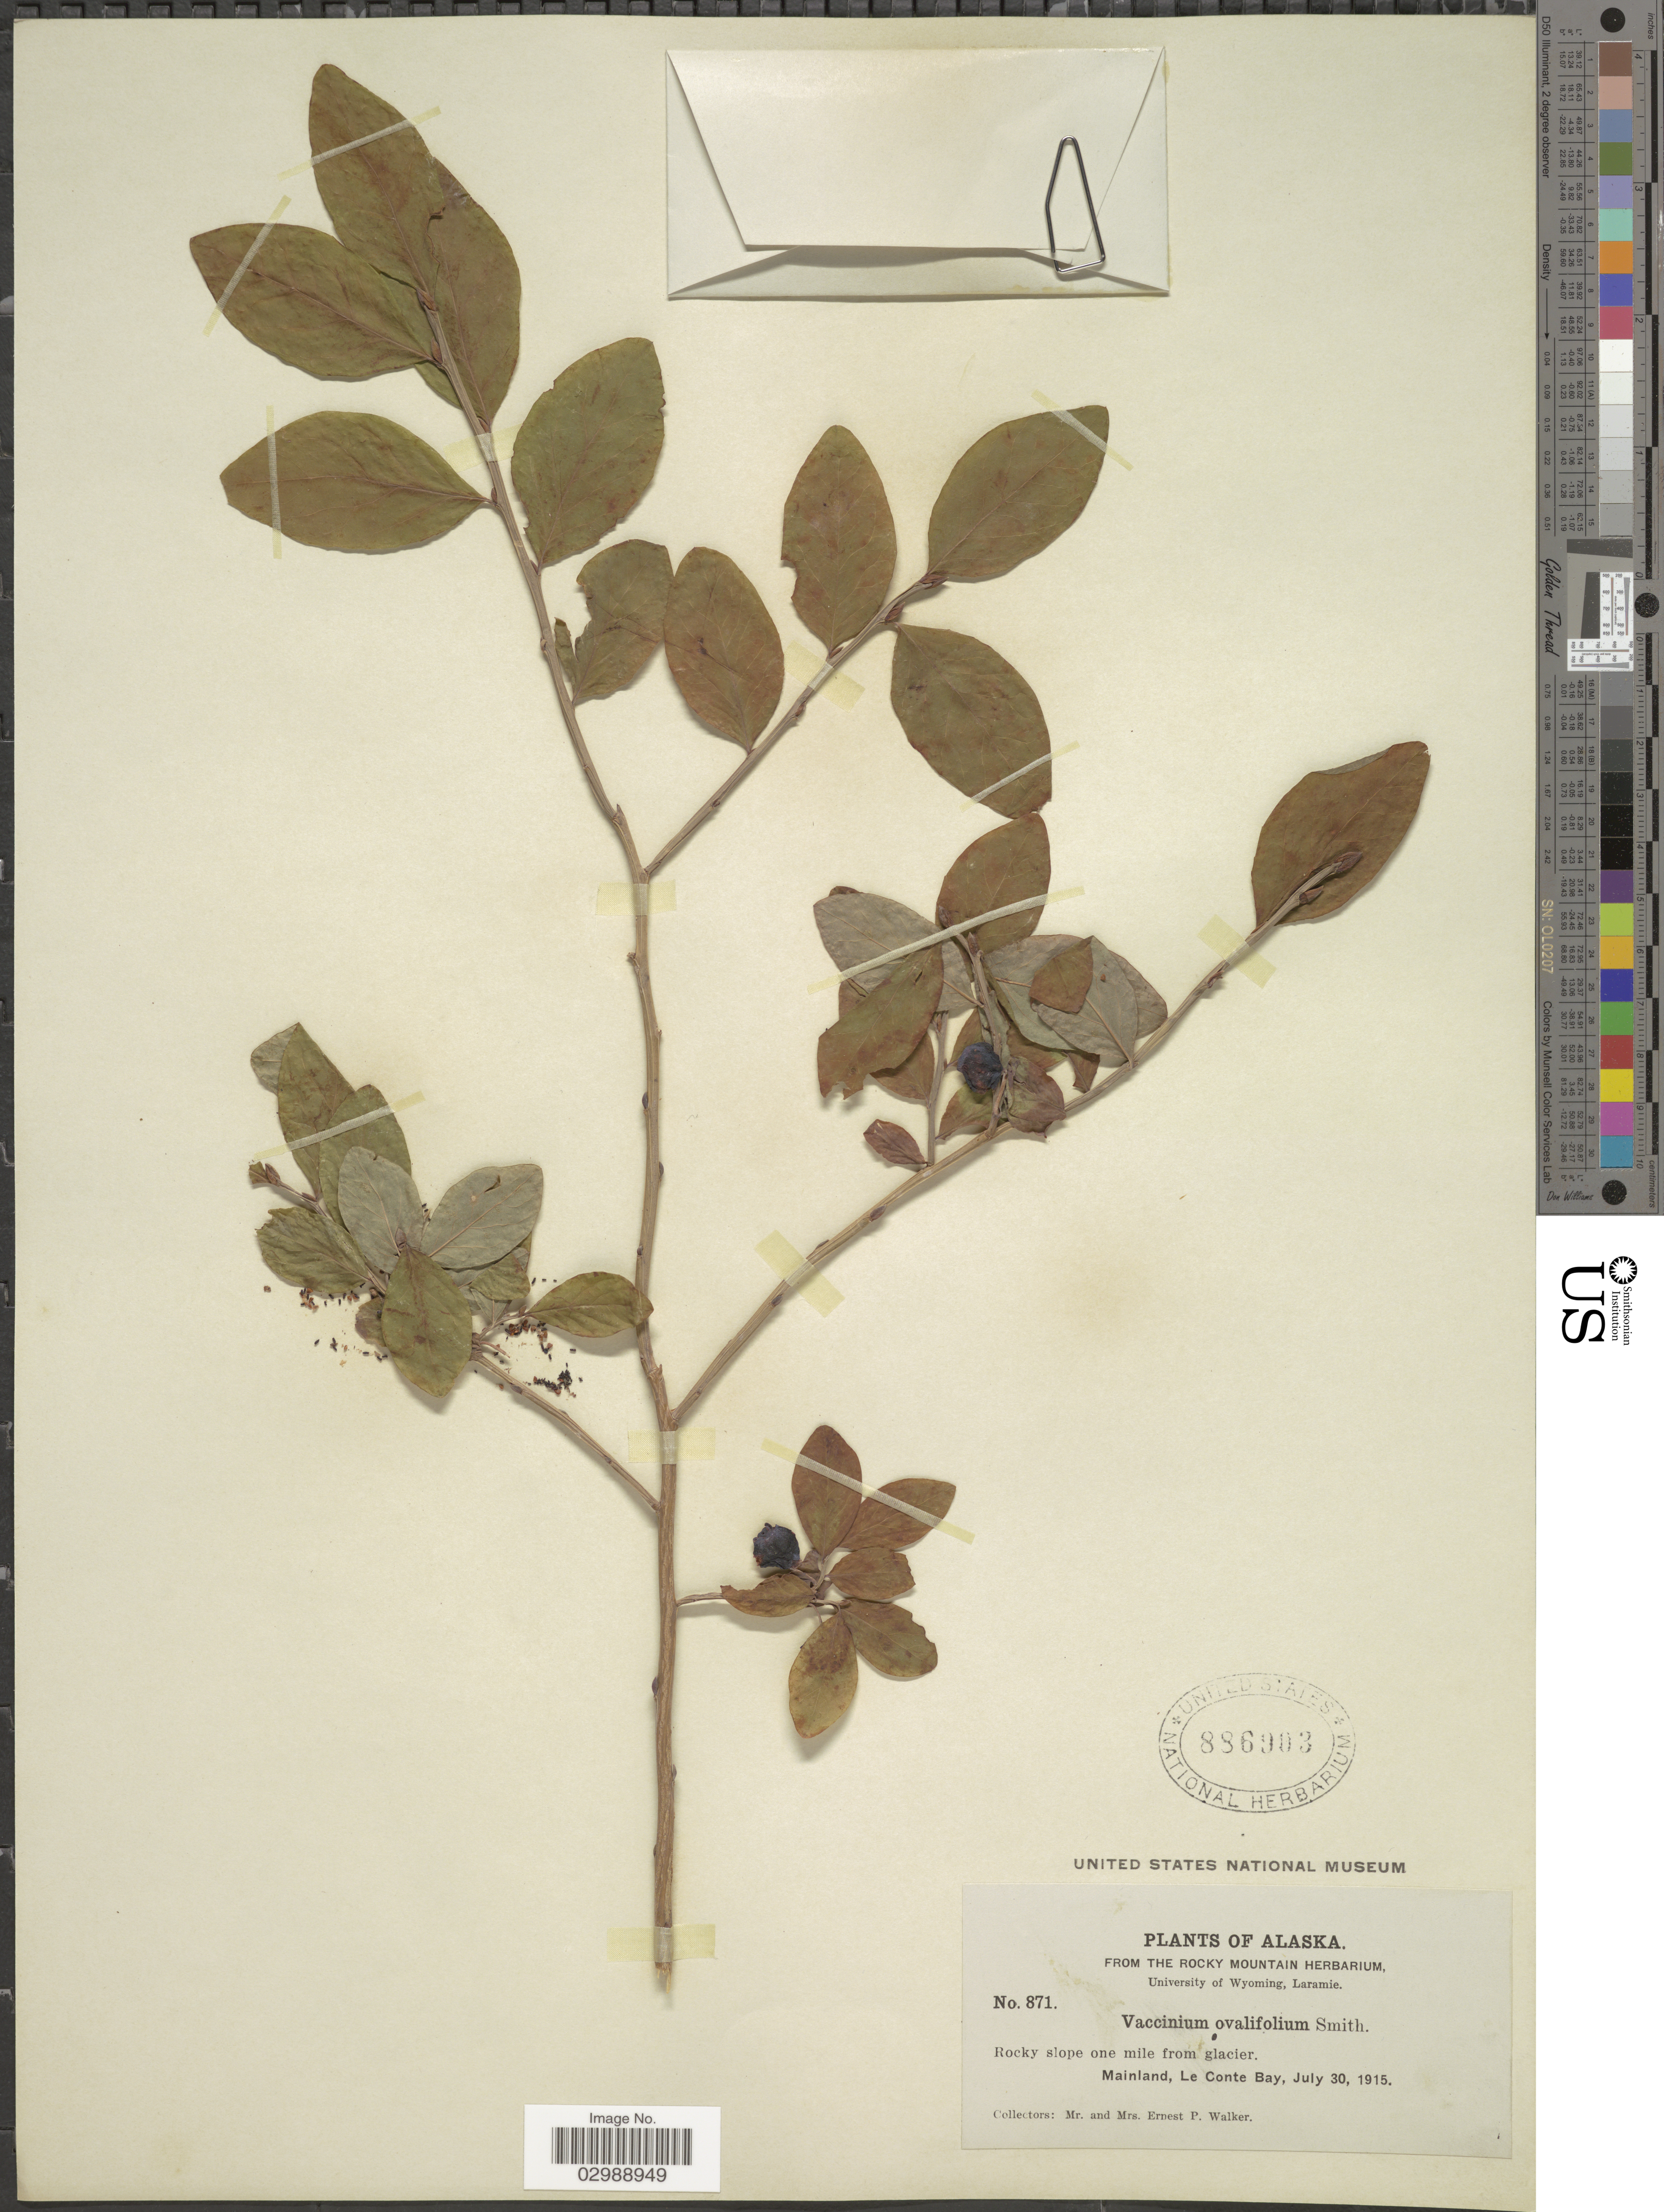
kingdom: Plantae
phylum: Tracheophyta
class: Magnoliopsida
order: Ericales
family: Ericaceae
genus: Vaccinium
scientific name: Vaccinium ovalifolium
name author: Sm.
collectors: E. P. Walker & E. Walker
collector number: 871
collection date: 1915-07-30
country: United States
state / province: Alaska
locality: Mainland, Le Conte Bay.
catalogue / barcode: US 886903